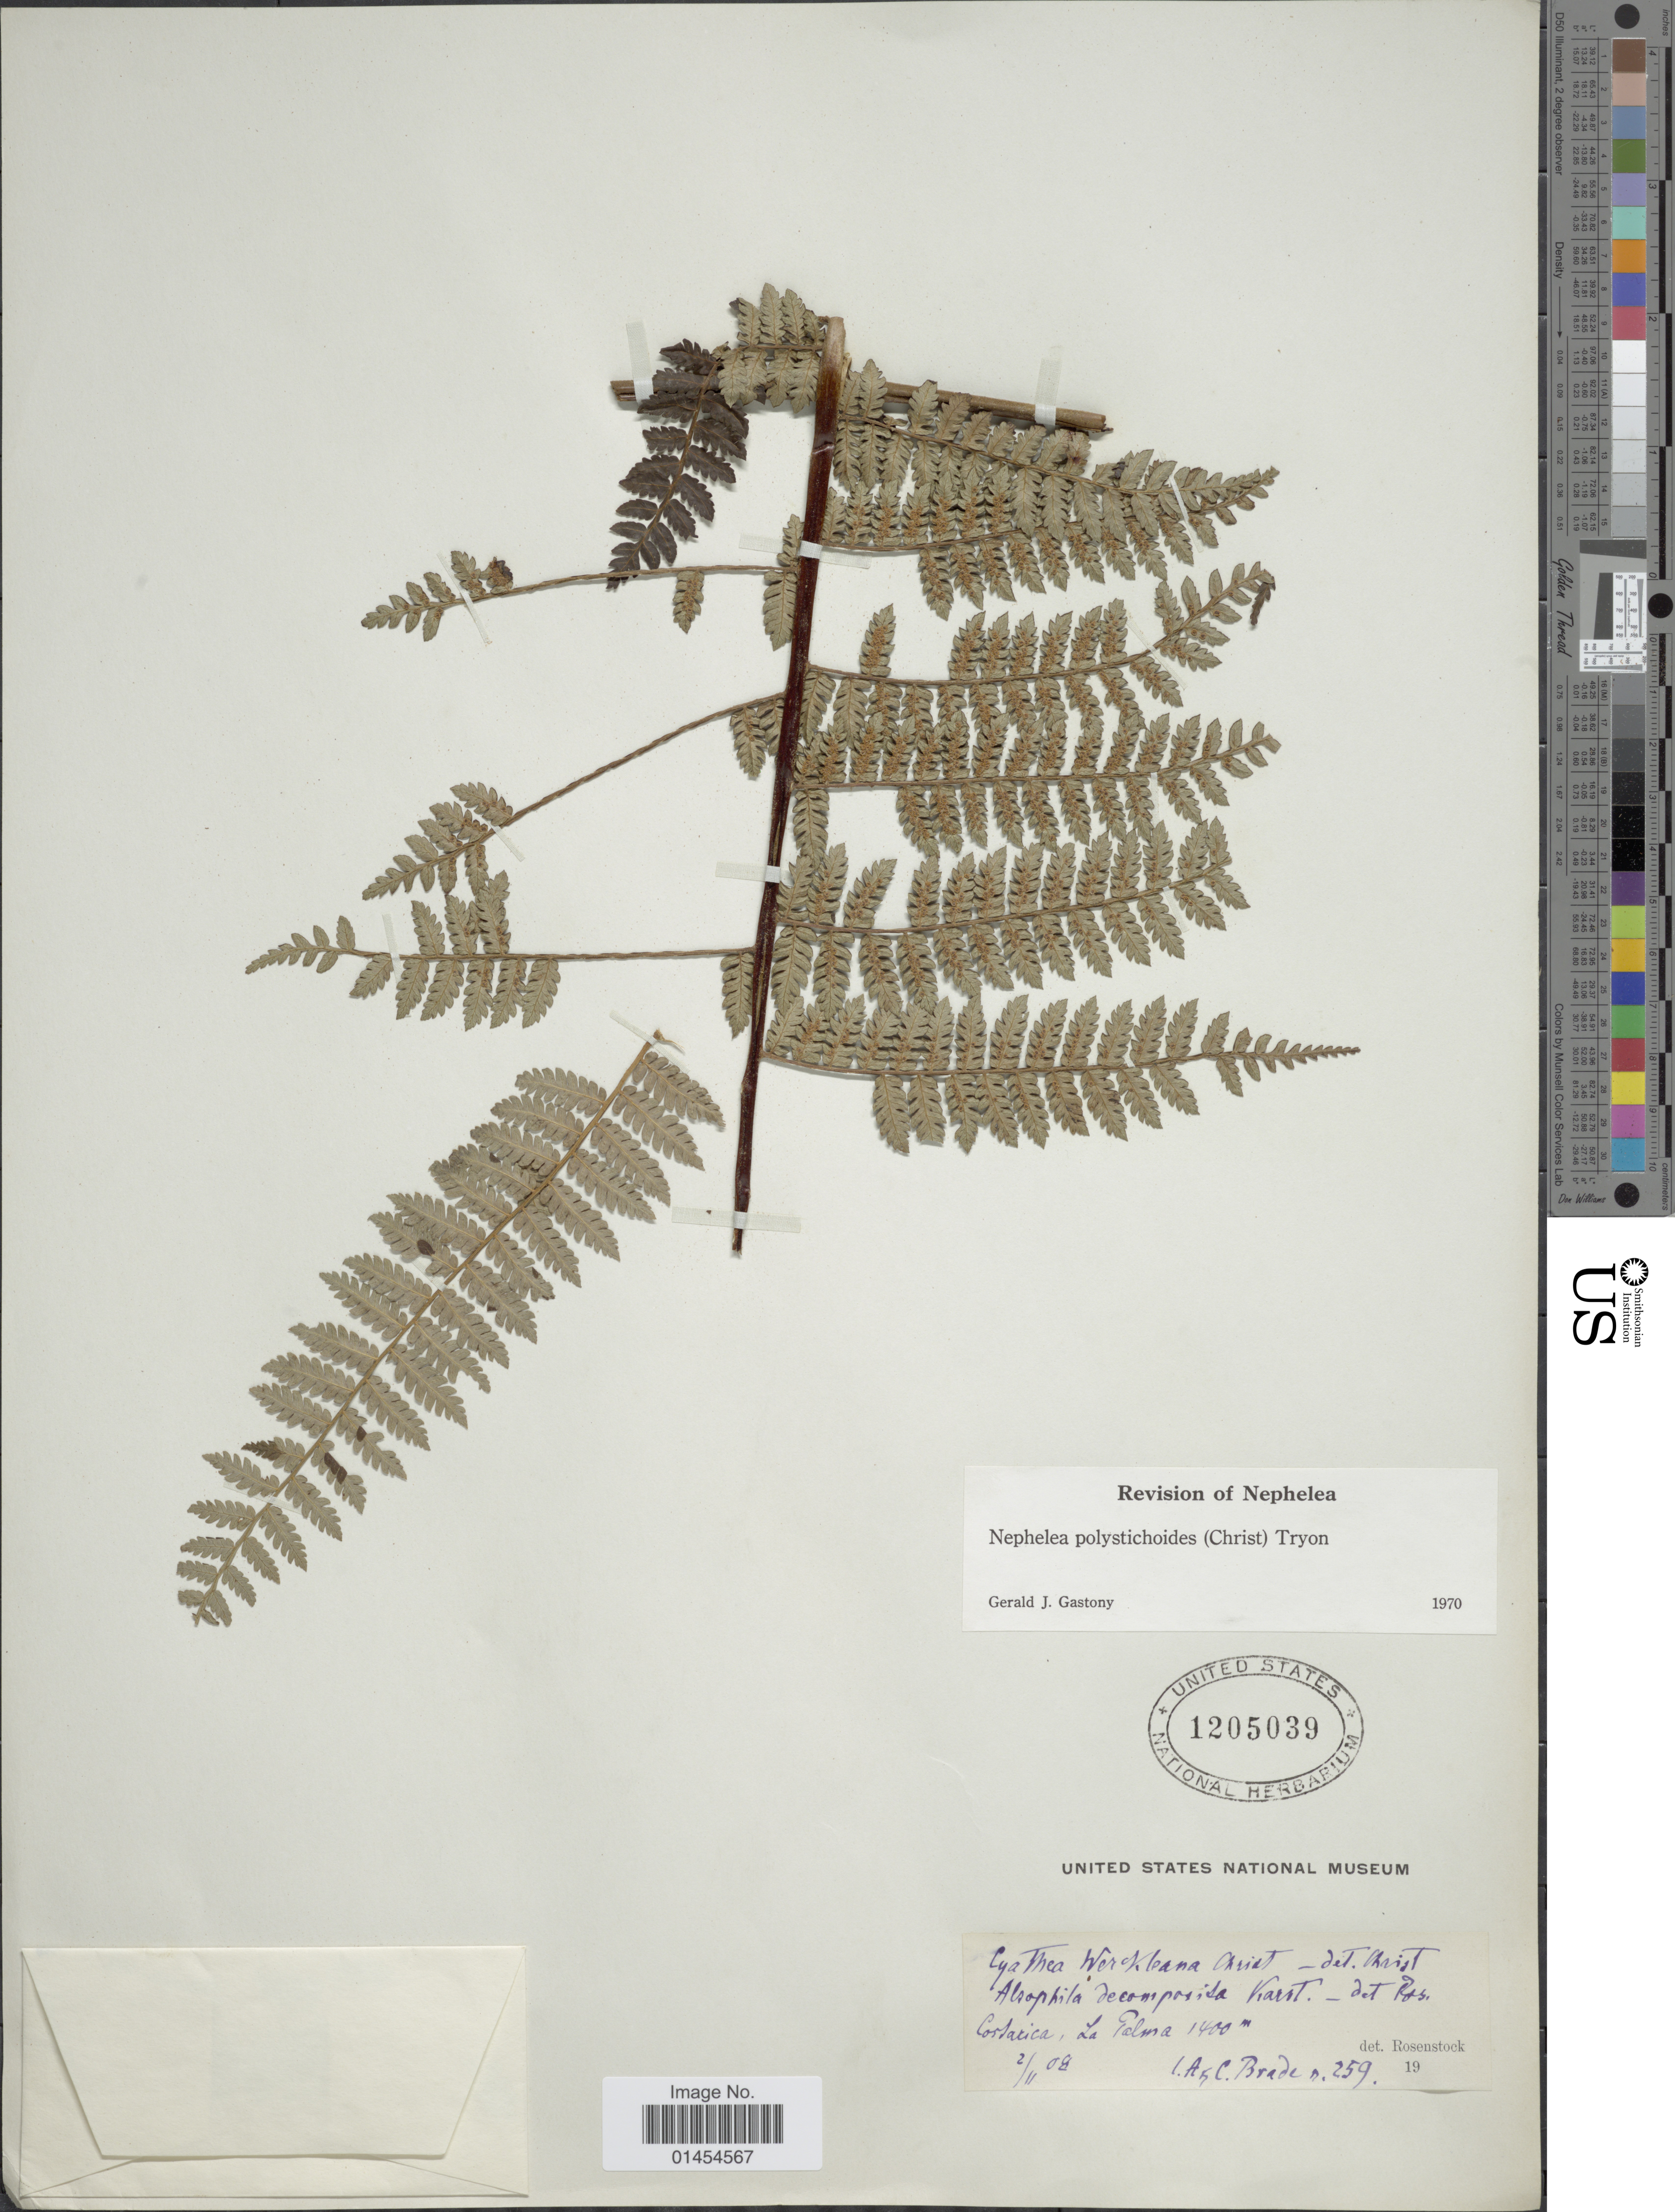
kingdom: Plantae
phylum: Tracheophyta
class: Polypodiopsida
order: Cyatheales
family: Cyatheaceae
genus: Alsophila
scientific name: Alsophila polystichoides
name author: Christ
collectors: A. Brade & C. Brade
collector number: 259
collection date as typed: Transcribed d/m/y: 2/11/8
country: Costa Rica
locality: La Palma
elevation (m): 1400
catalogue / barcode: US 1205039